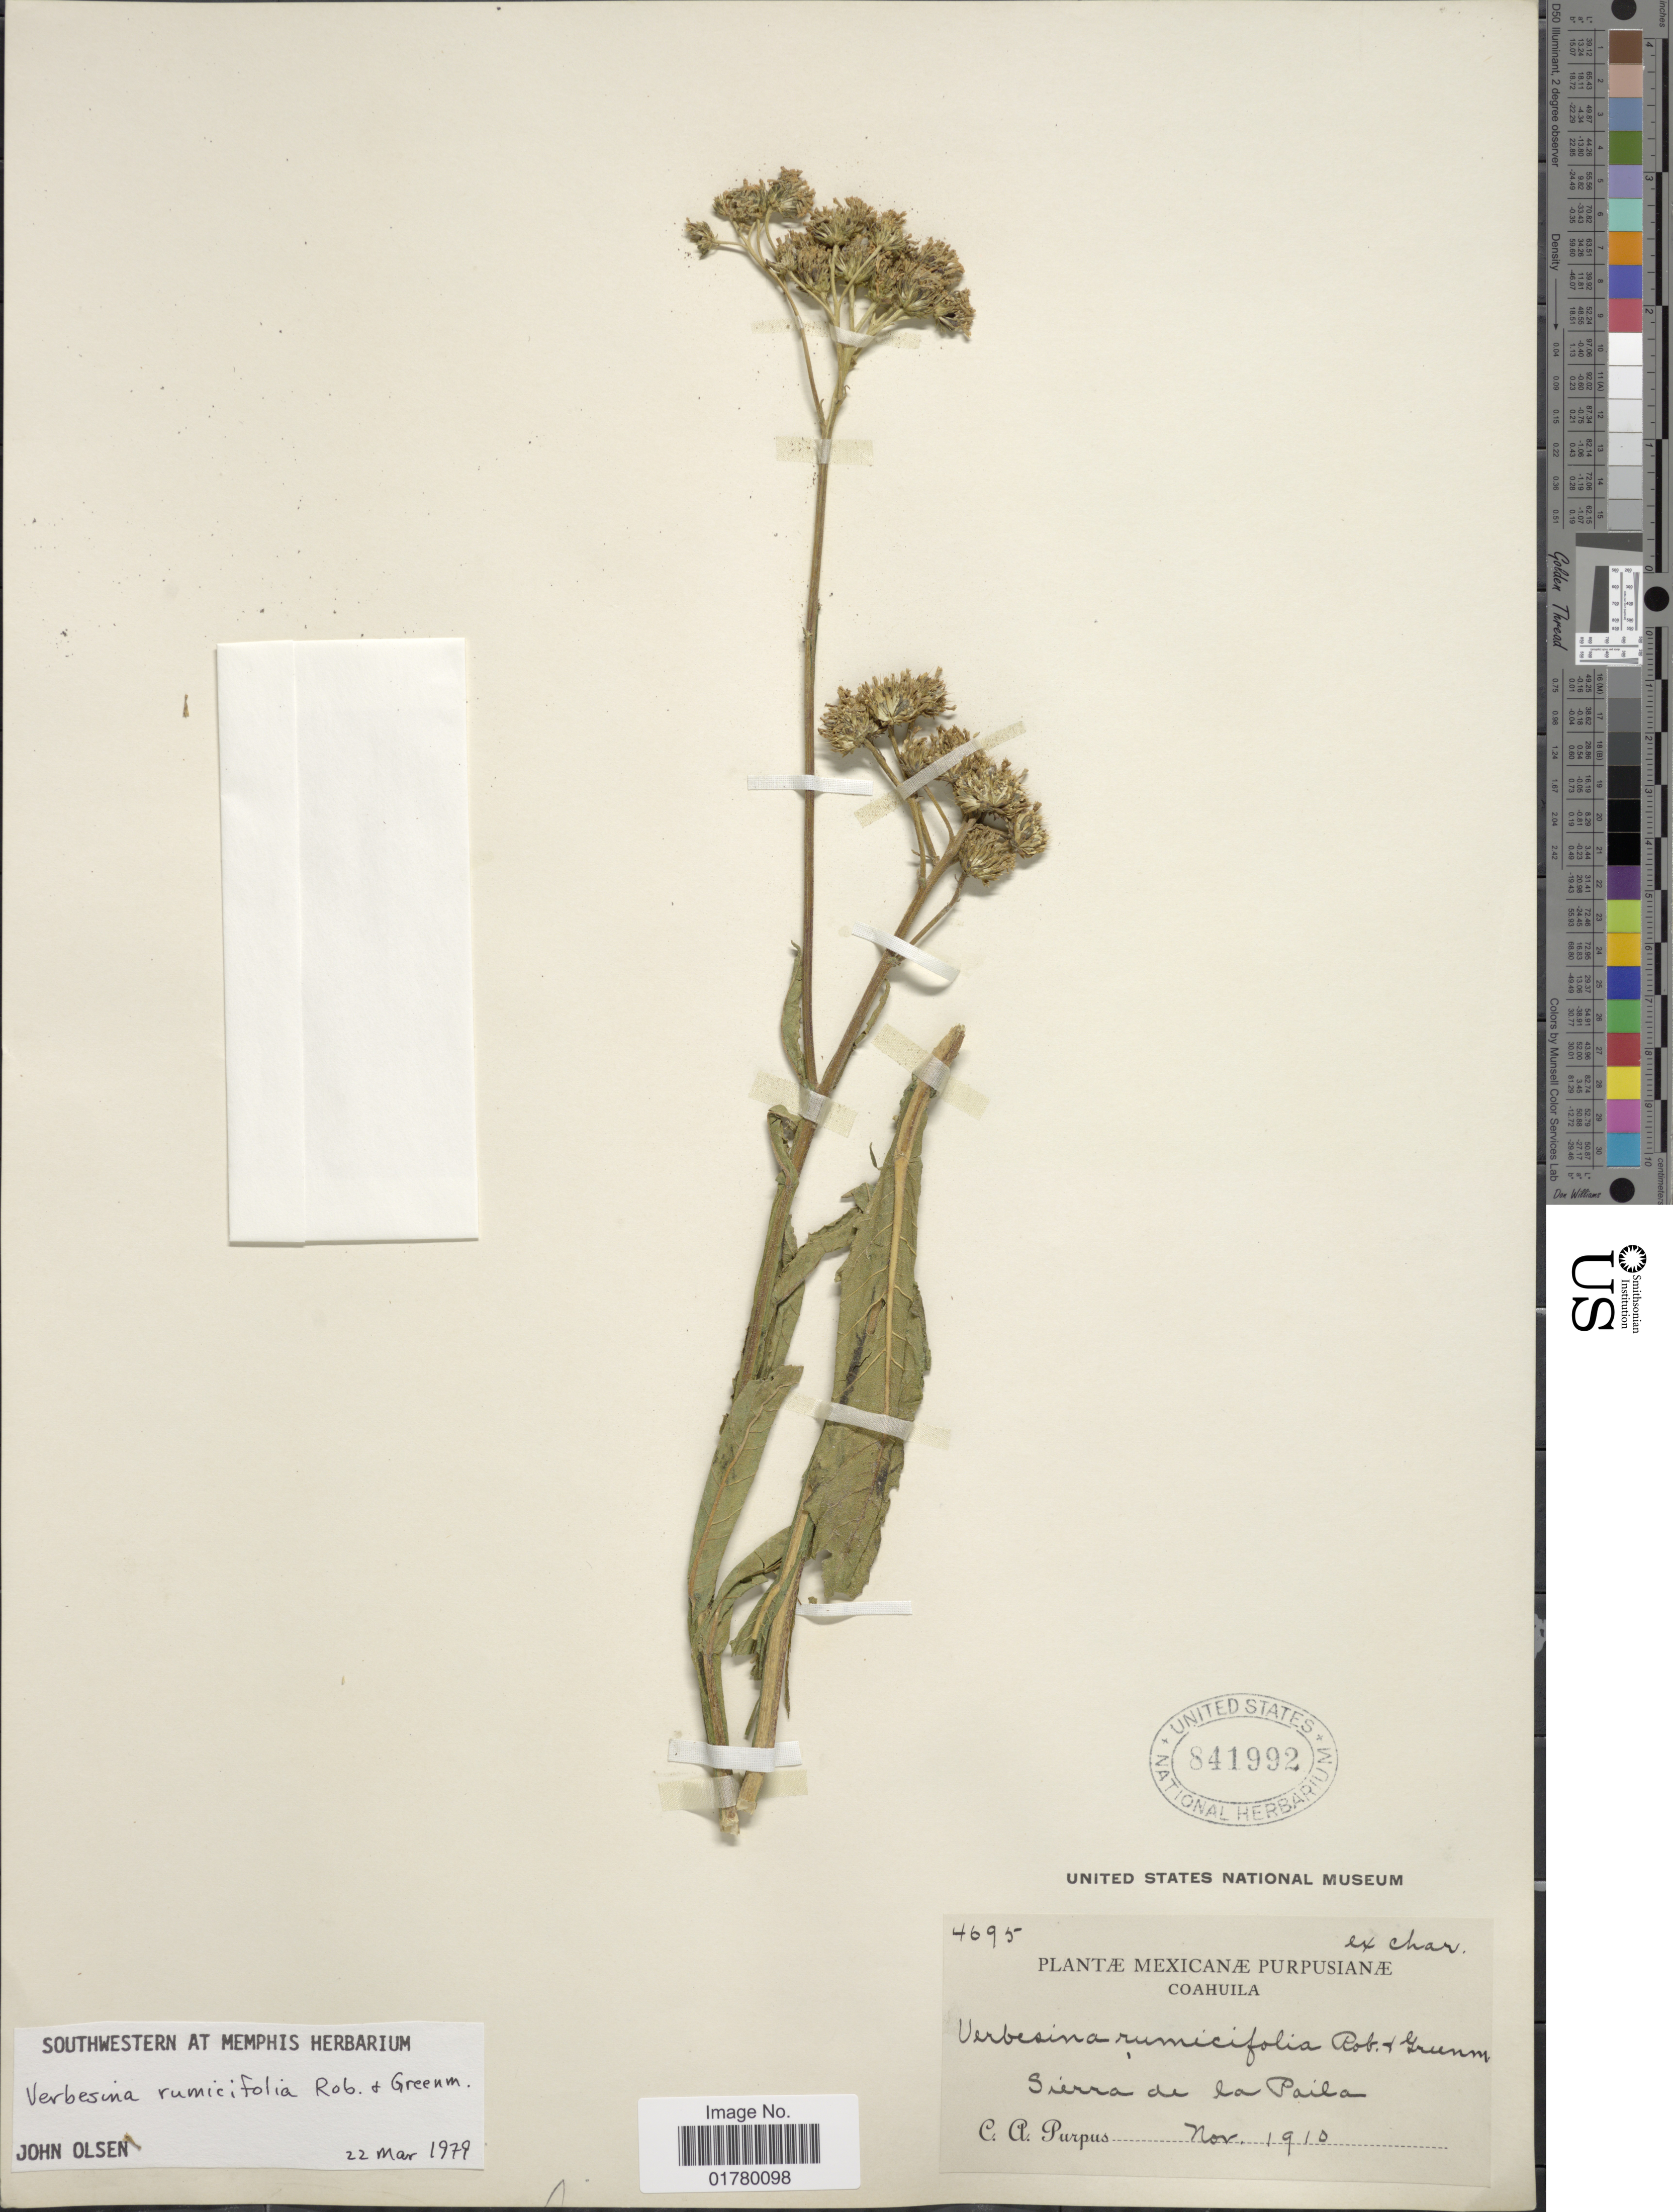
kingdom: Plantae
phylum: Tracheophyta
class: Magnoliopsida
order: Asterales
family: Asteraceae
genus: Verbesina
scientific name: Verbesina rumicifolia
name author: B.L. Rob. & Greenm.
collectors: C. A. Purpus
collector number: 4695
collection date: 1910-11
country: Mexico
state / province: Coahuila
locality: Sierra de la Paila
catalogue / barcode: US 841992